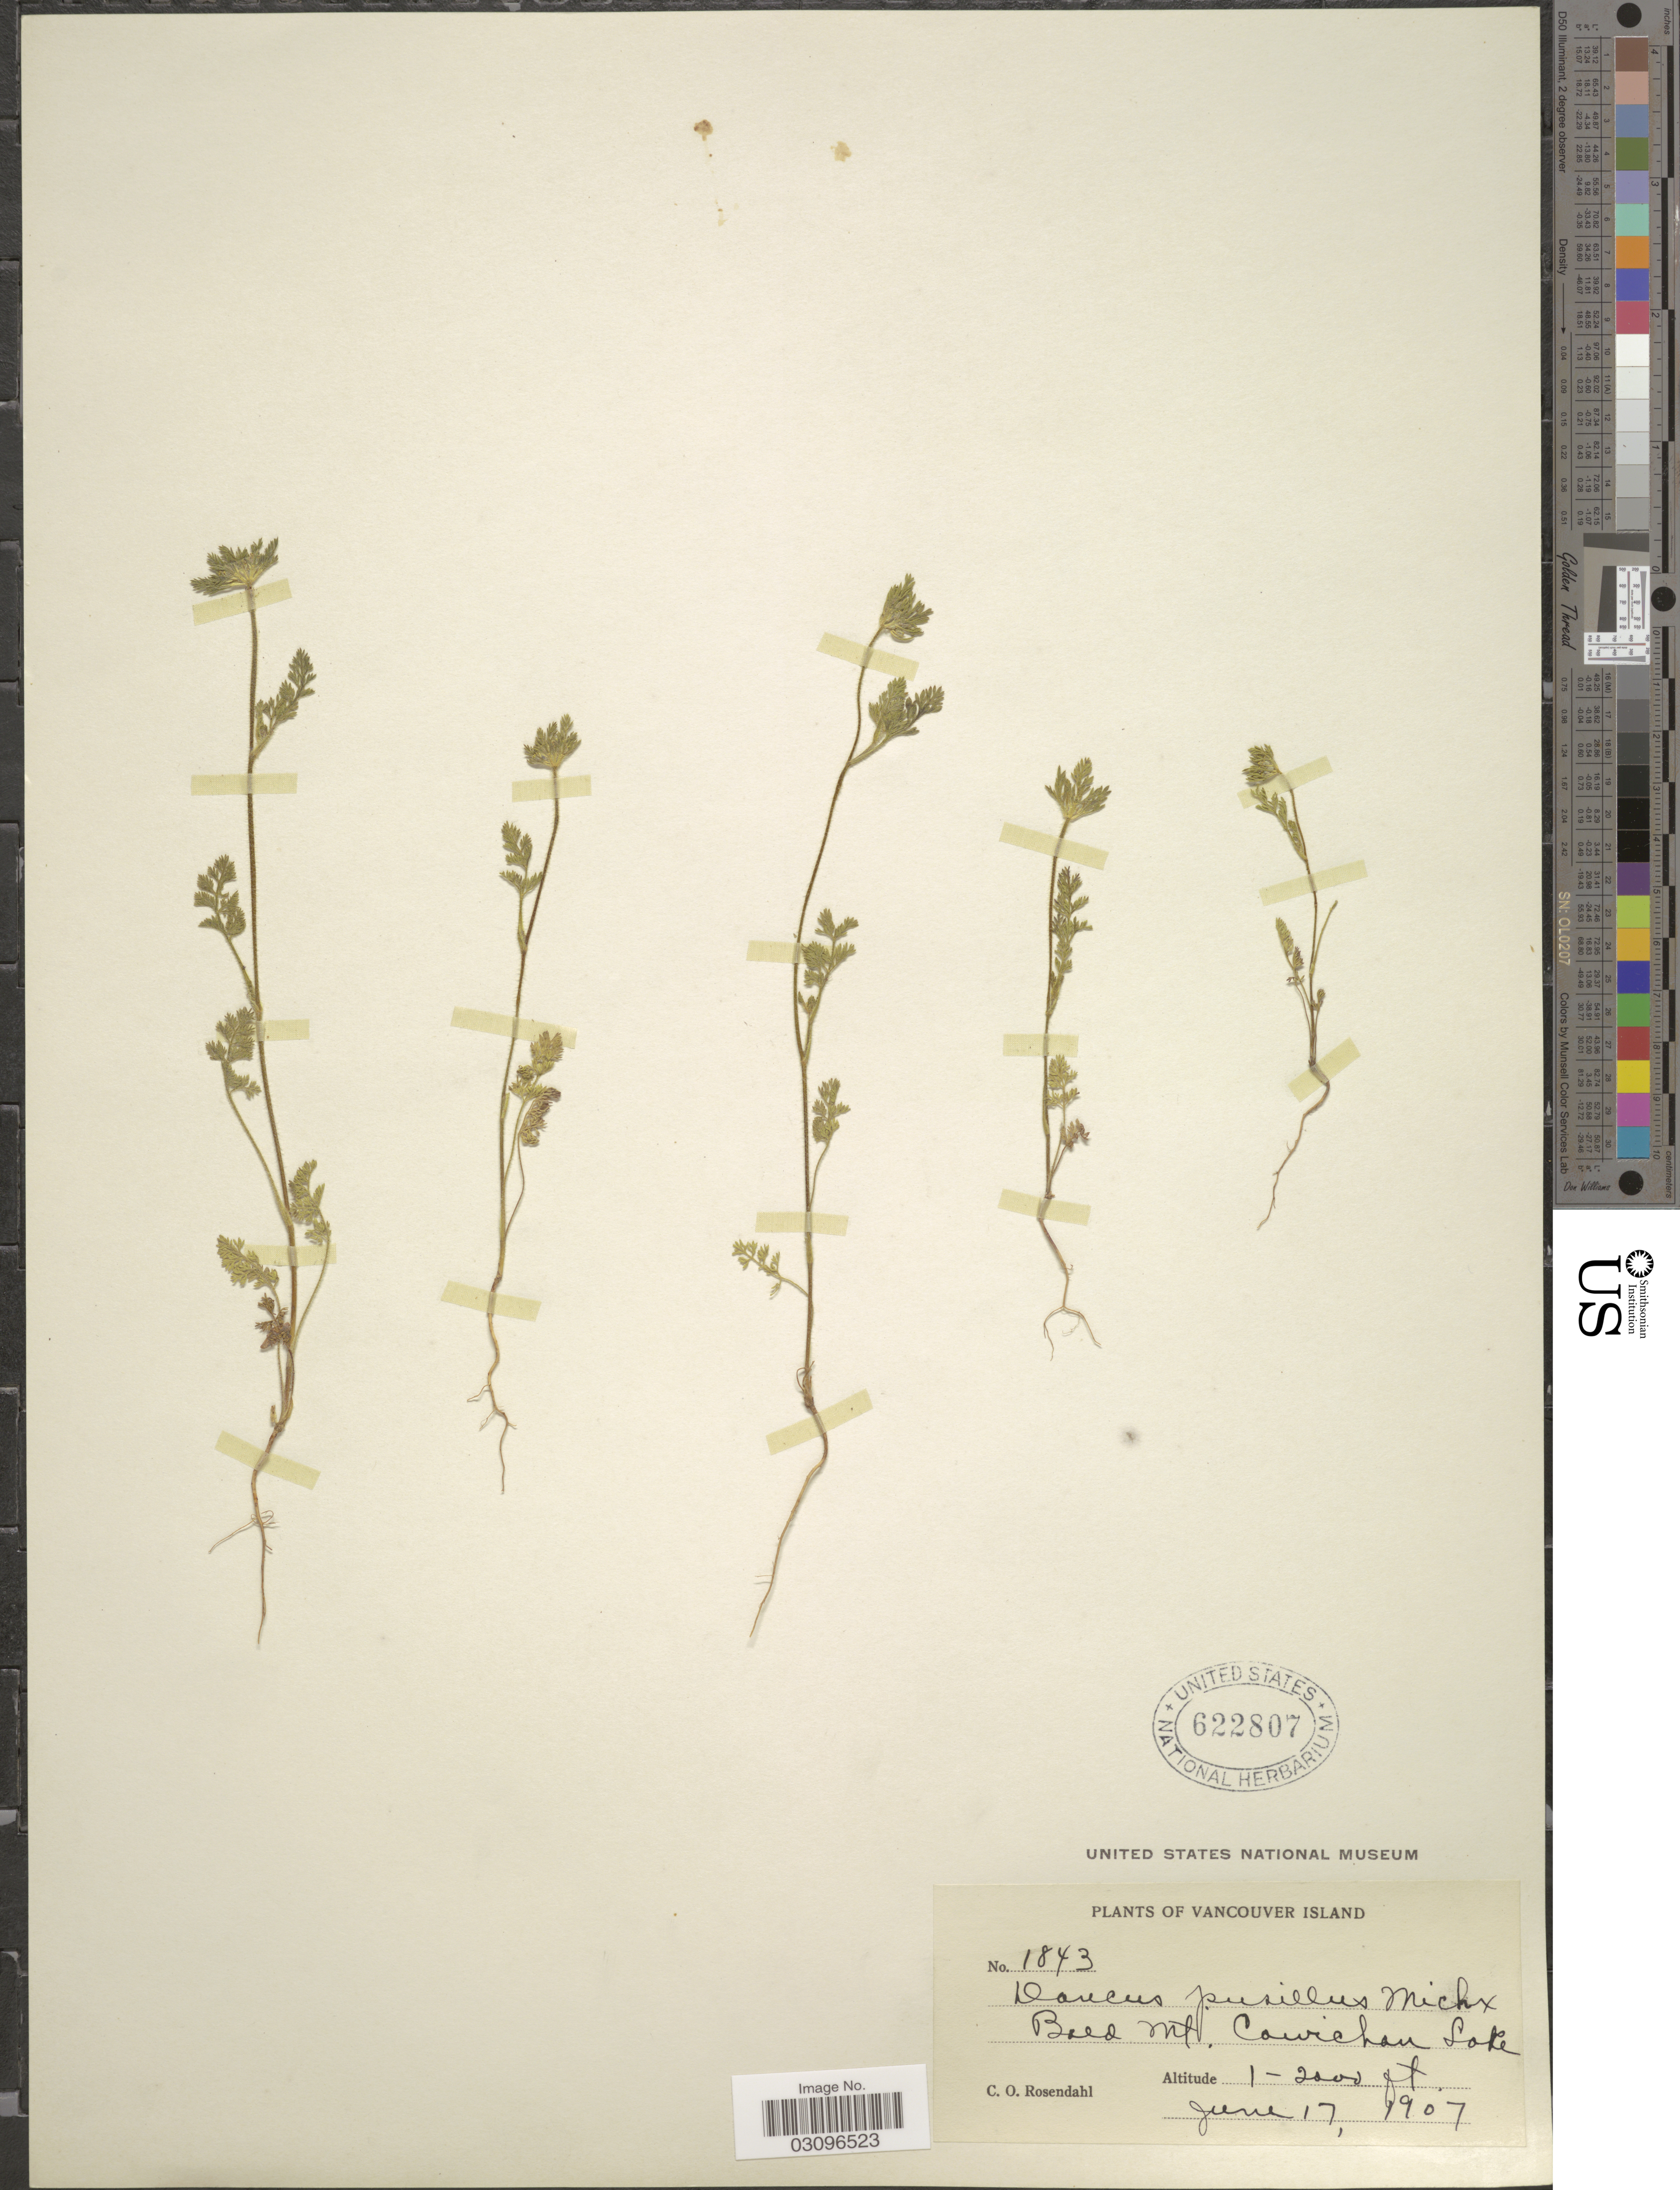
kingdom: Plantae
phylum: Tracheophyta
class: Magnoliopsida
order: Apiales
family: Apiaceae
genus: Daucus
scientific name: Daucus pusillus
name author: Michx.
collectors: C. O. Rosendahl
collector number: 1843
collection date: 1907-06-17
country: Canada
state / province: British Columbia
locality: Vancouver Island, Bald Mt. Cowichan Lake.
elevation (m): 305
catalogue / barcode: US 622807